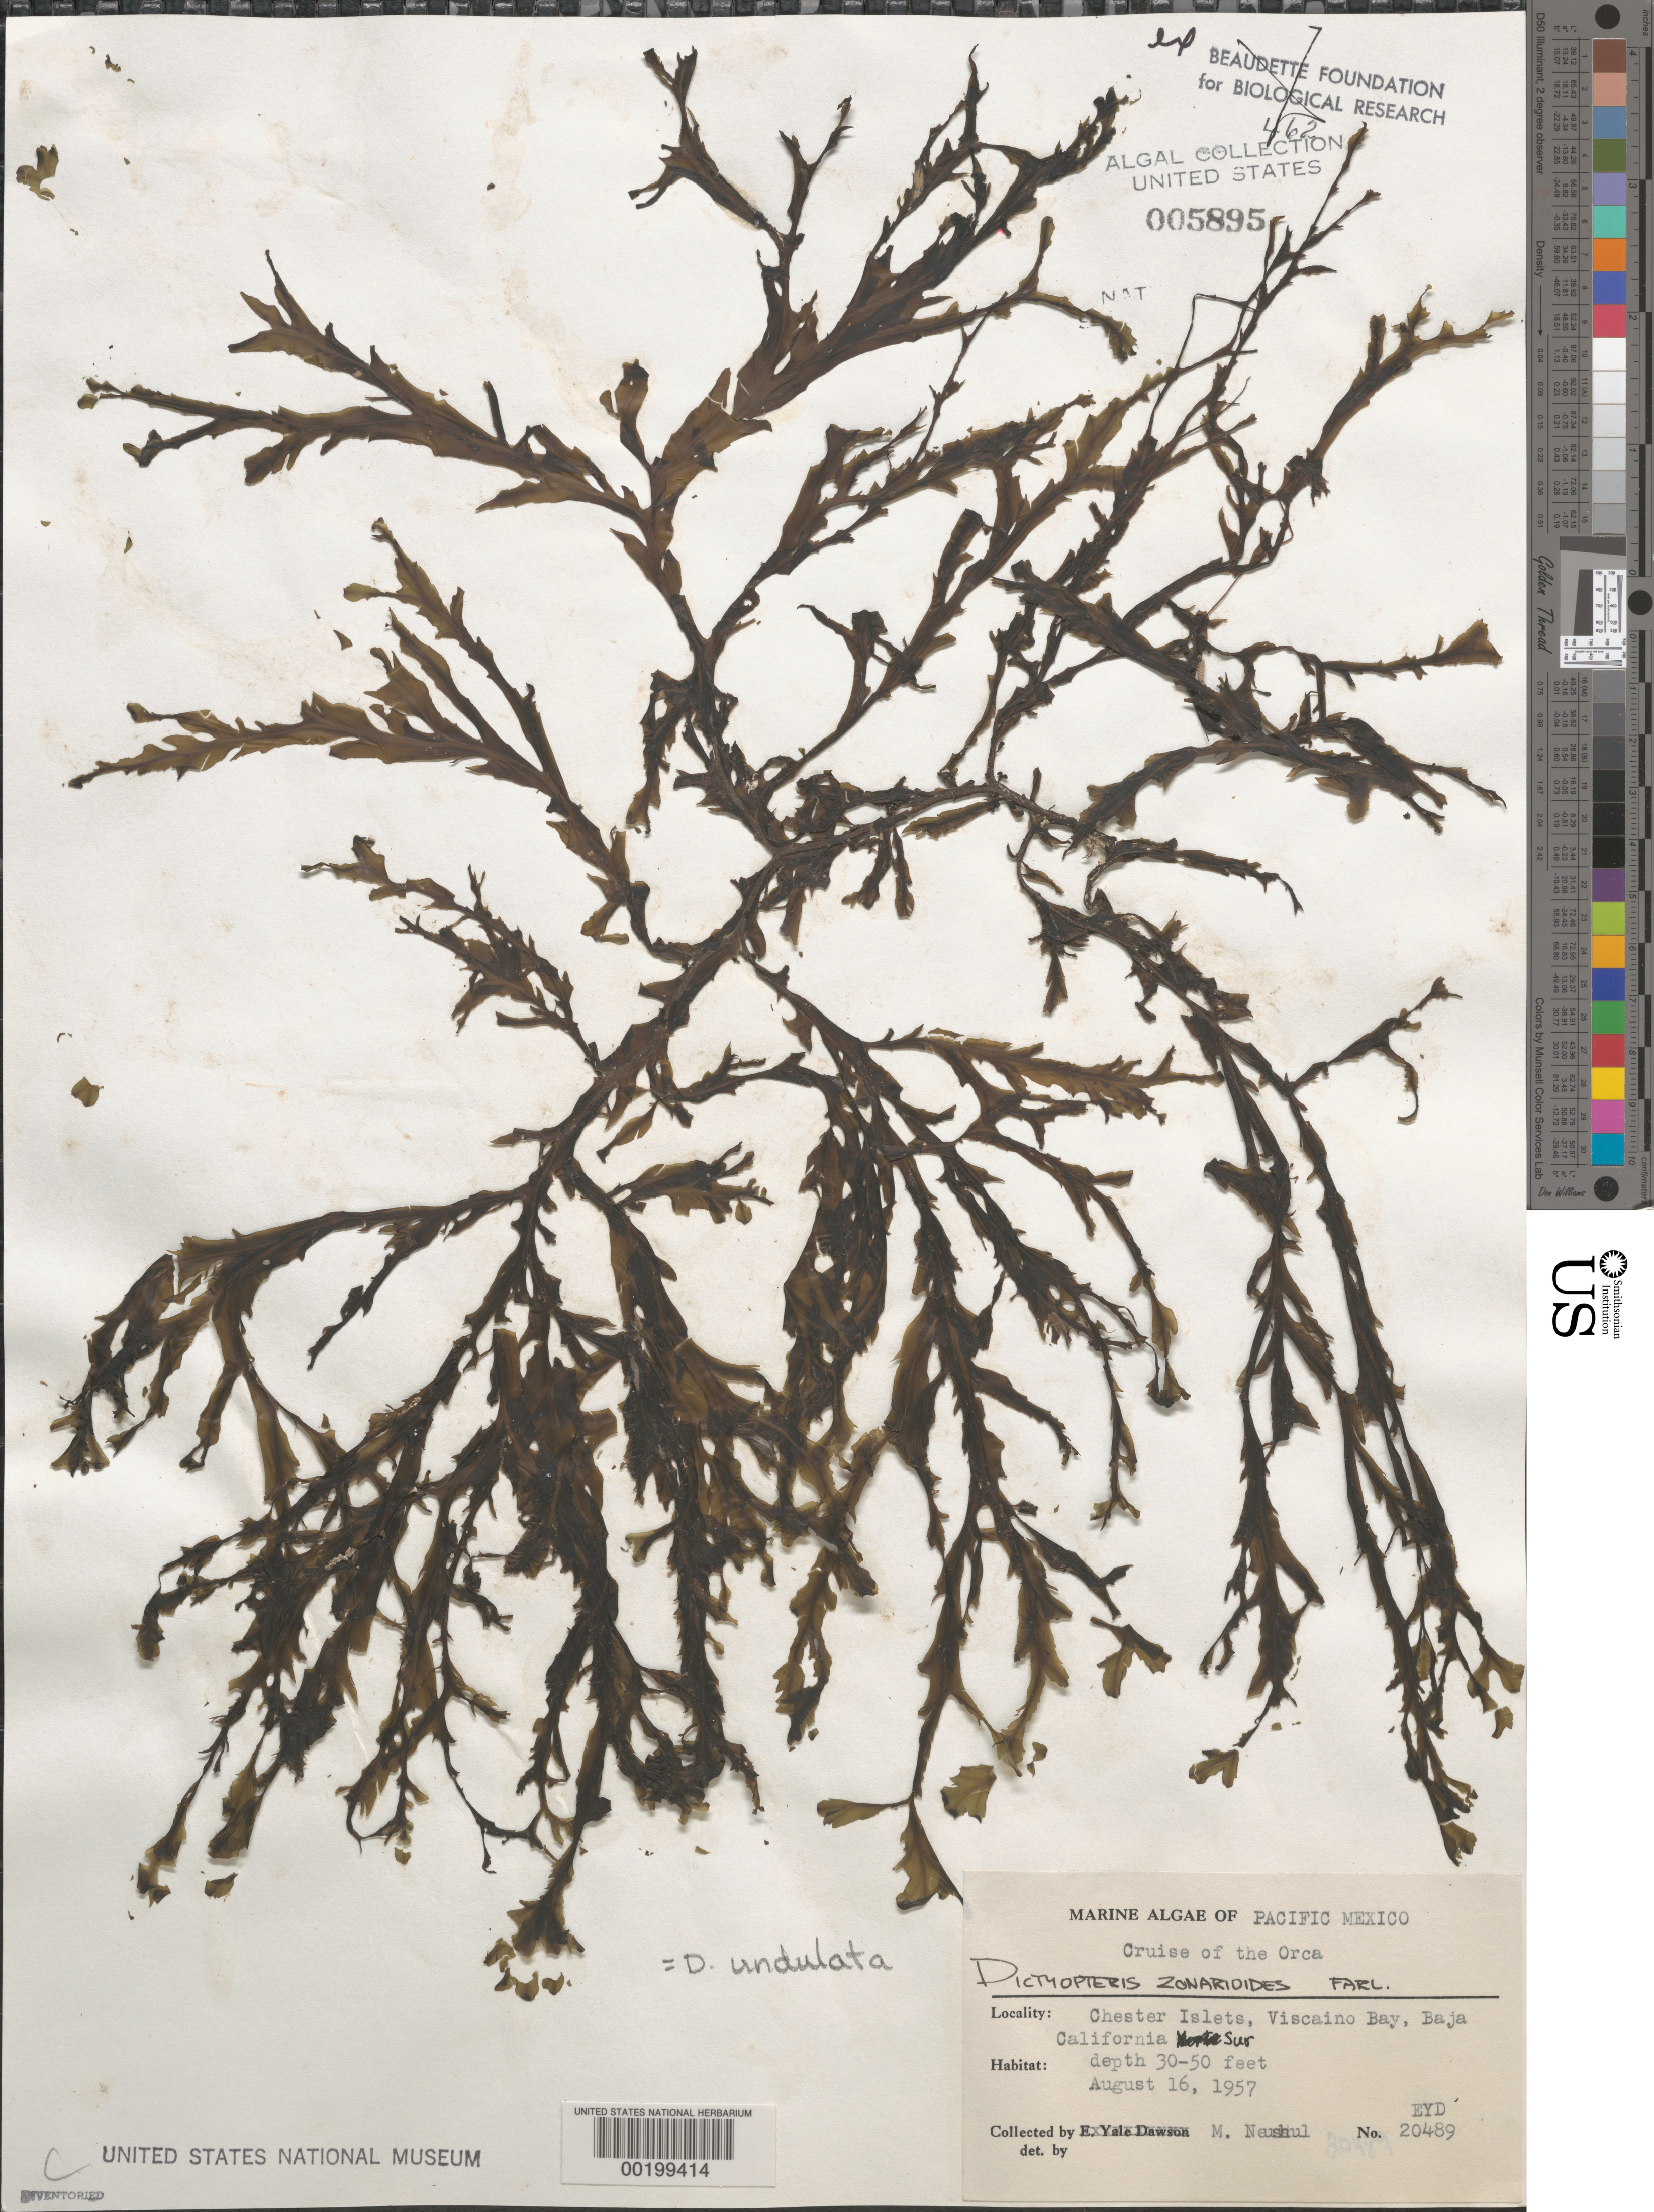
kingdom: Chromista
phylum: Ochrophyta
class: Phaeophyceae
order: Dictyotales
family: Dictyotaceae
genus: Dictyopteris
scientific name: Dictyopteris undulata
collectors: M. Neushul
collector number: EYD 20489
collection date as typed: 16 Aug 1957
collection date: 1957-08-16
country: Mexico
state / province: Baja California Sur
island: Chester Islets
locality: Bahia Sebastian Vizcaino (Viscaino Bay)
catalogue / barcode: US 5895